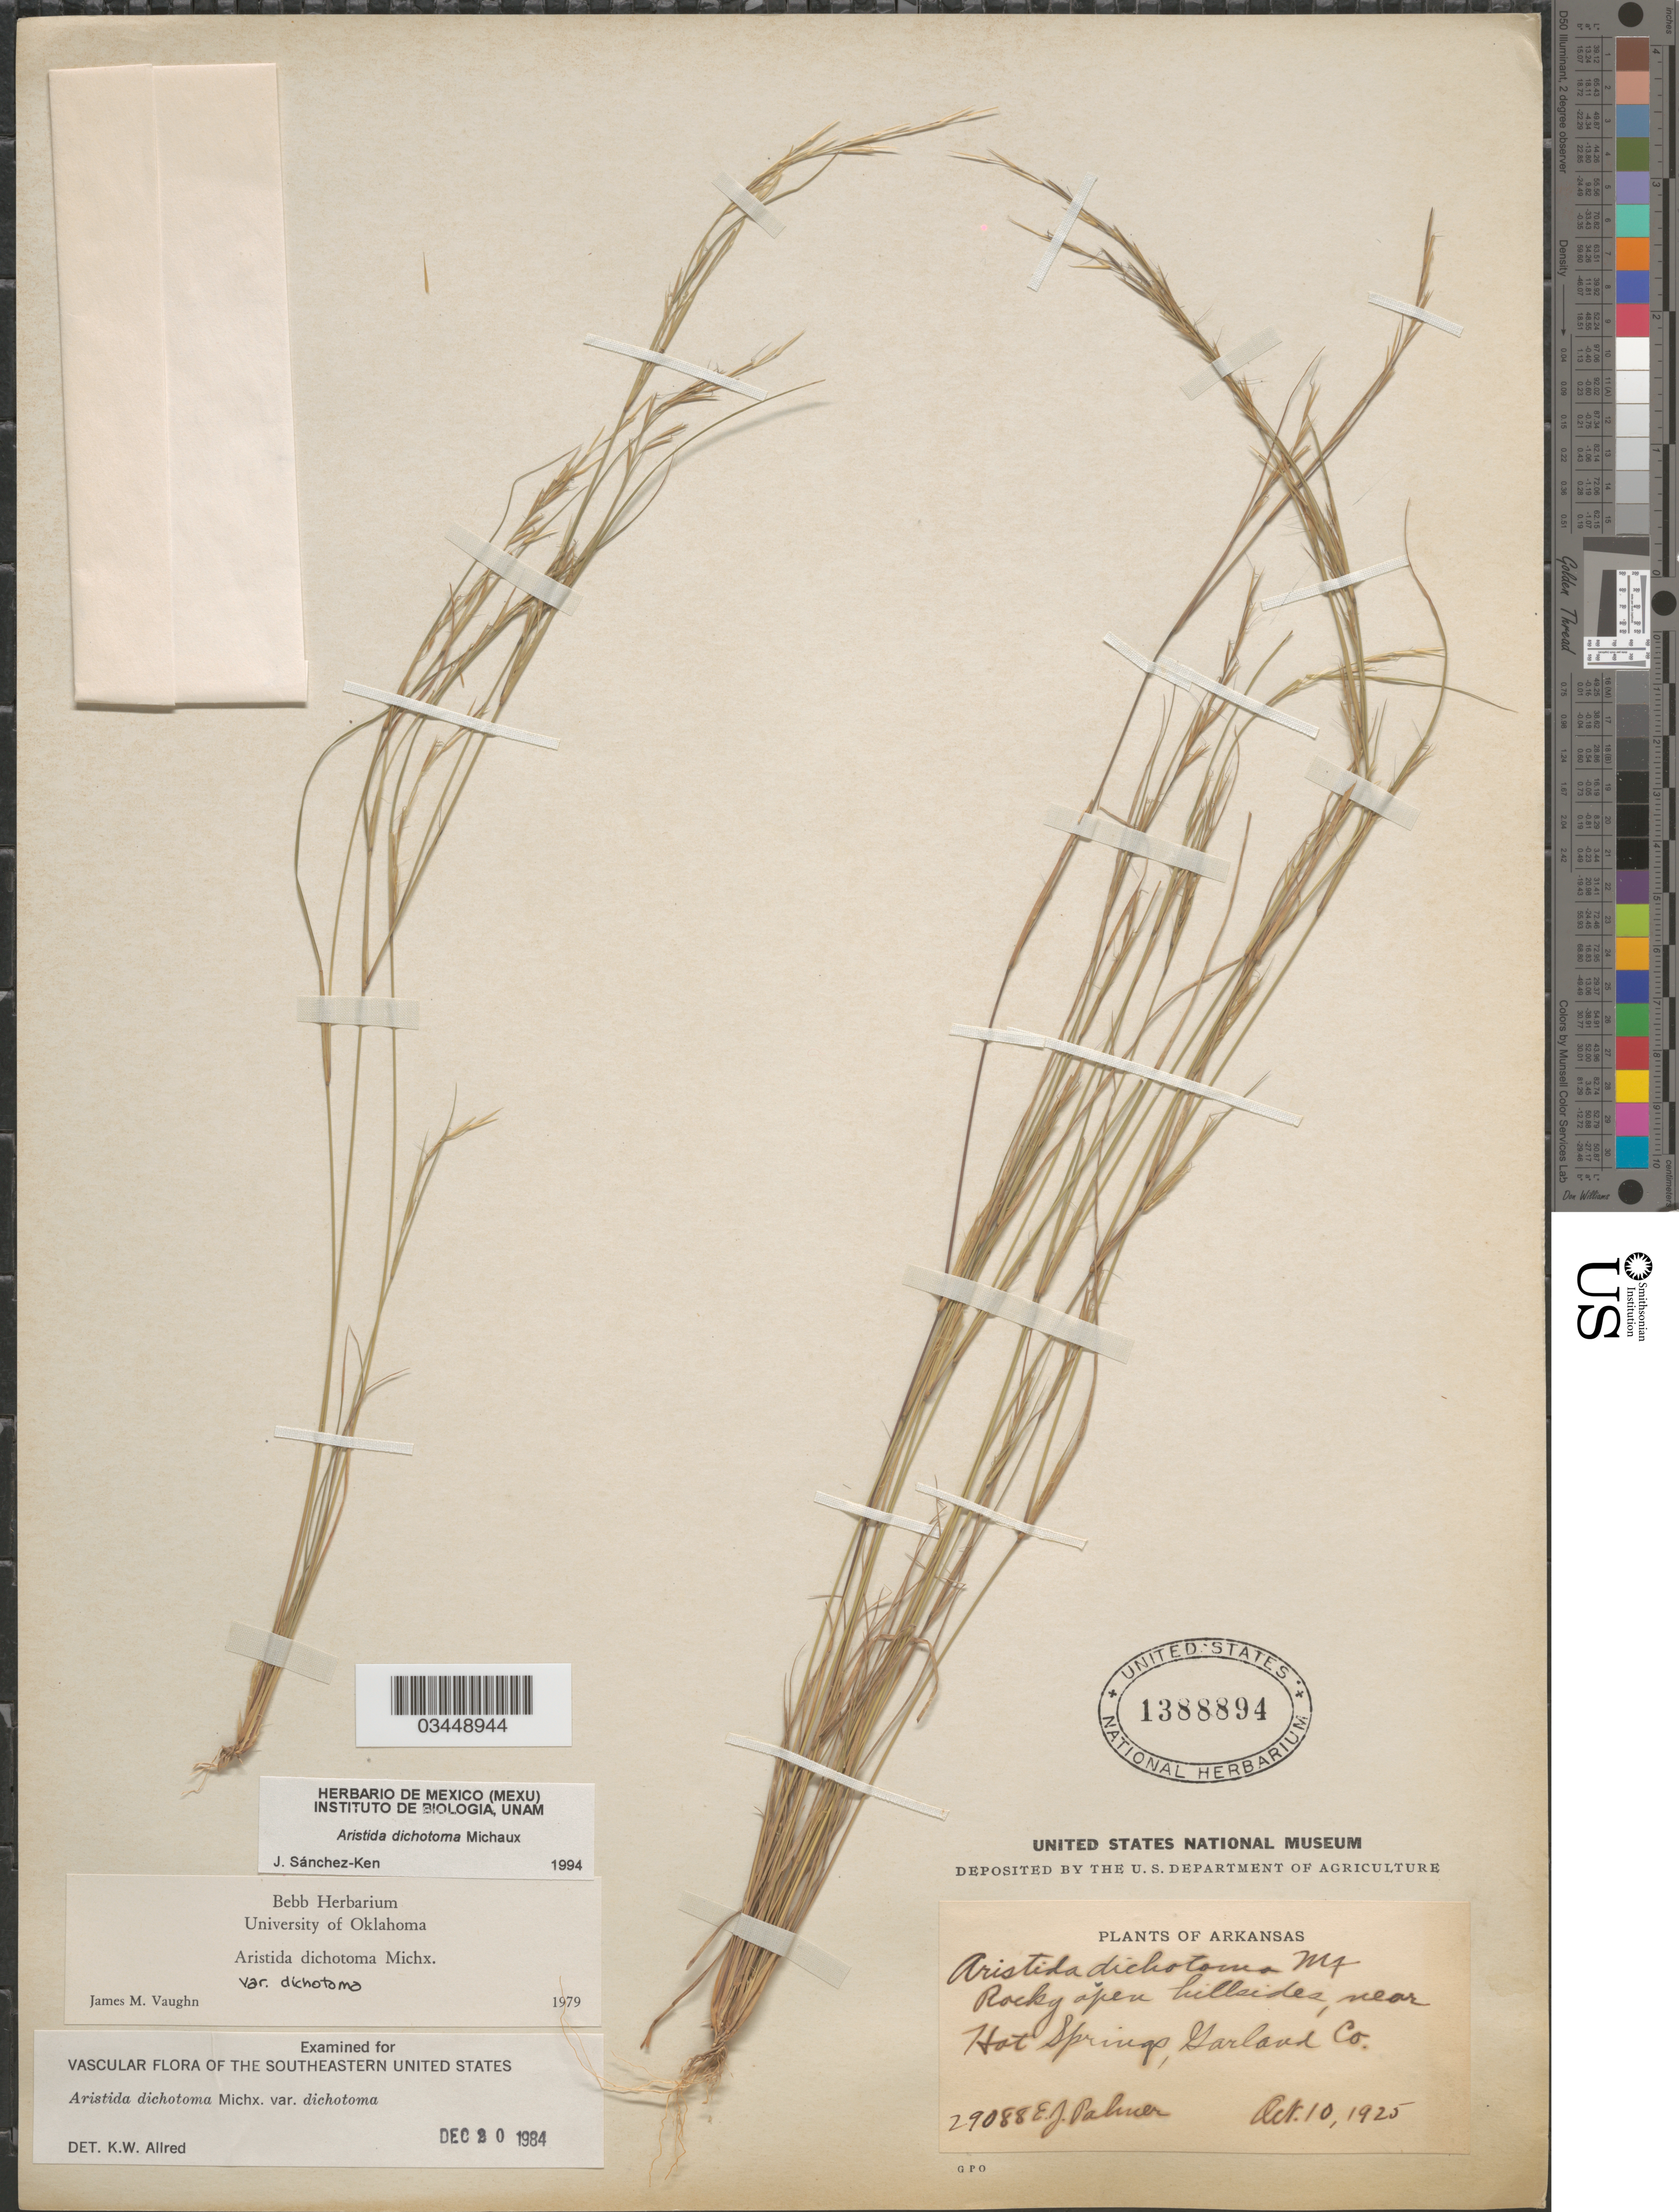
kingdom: Plantae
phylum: Tracheophyta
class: Liliopsida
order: Poales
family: Poaceae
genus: Aristida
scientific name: Aristida dichotoma var. dichotoma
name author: Michx.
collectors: E. J. Palmer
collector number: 29088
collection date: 1925-10-10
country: United States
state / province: Arkansas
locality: Rocky open hillsides, near Hot Springs, Garland Co.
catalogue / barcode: US 1388894